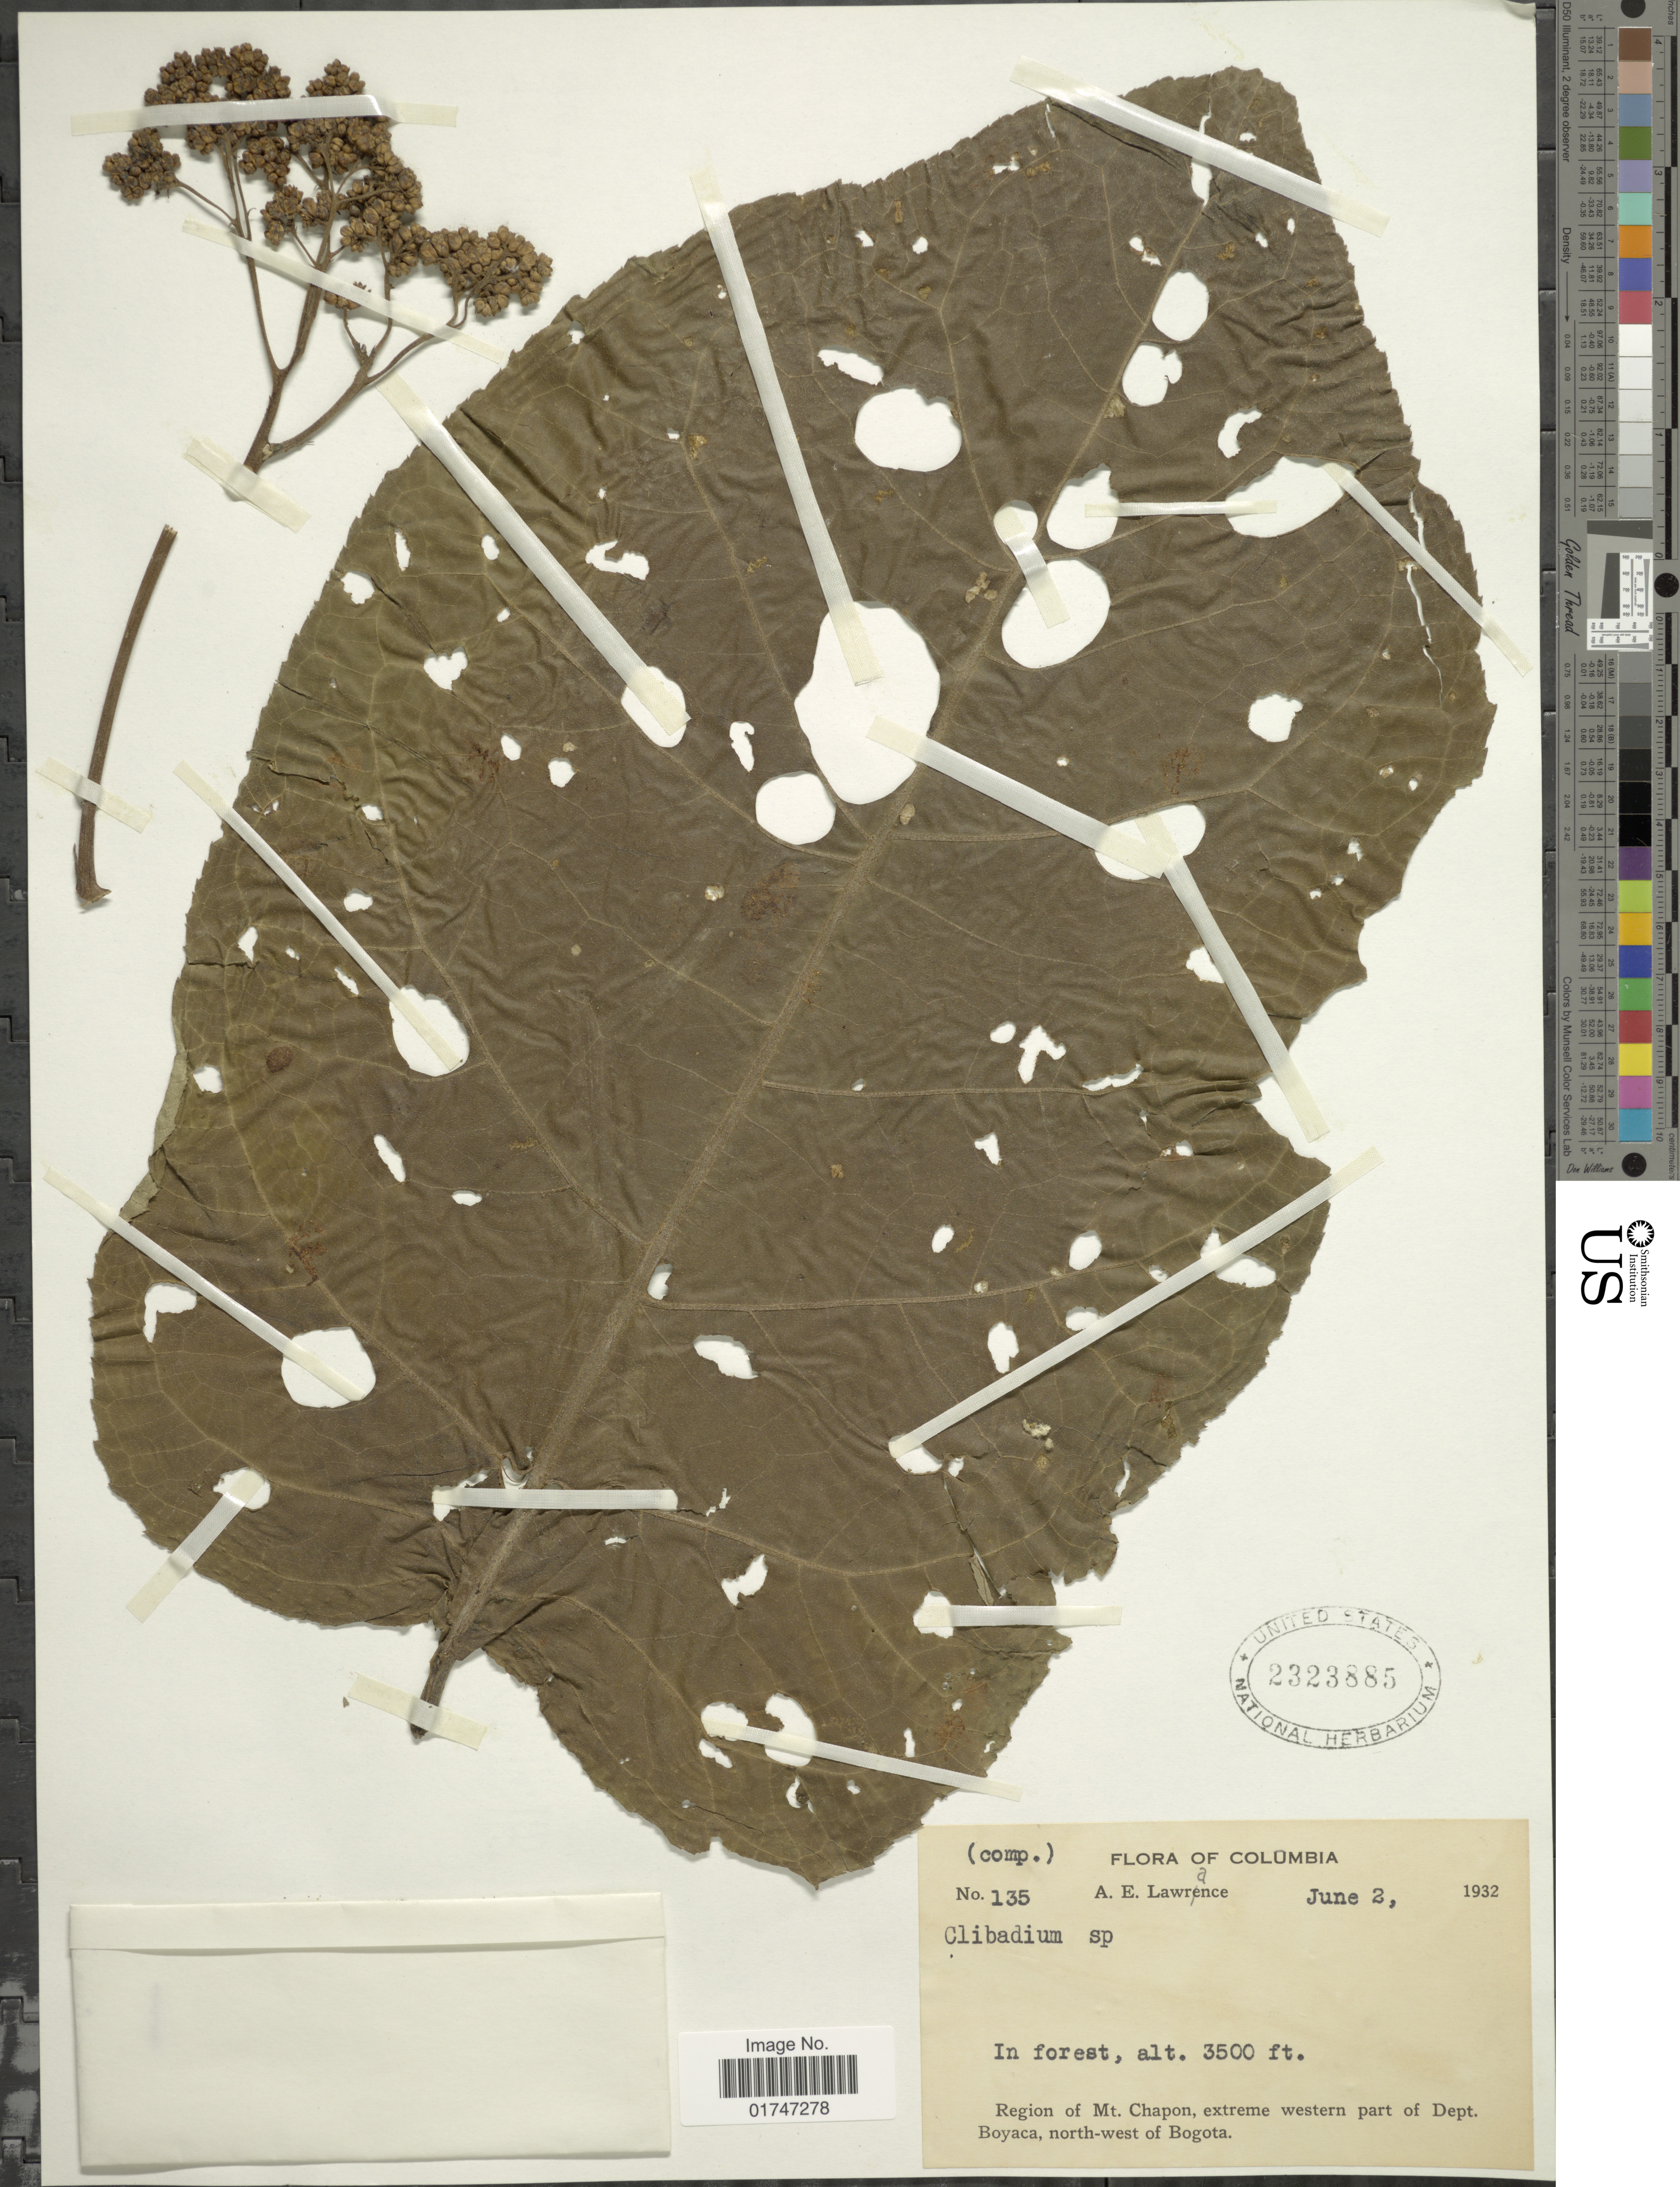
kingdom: Plantae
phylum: Tracheophyta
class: Magnoliopsida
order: Asterales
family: Asteraceae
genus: Clibadium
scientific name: Clibadium sp.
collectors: A. Lawrance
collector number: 135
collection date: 1932-06-02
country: Colombia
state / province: Boyacá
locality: Region of Mt. Chapon, extreme western part of Dept. Boyaca, north-west of Bogota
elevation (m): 1067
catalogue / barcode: US 2323885